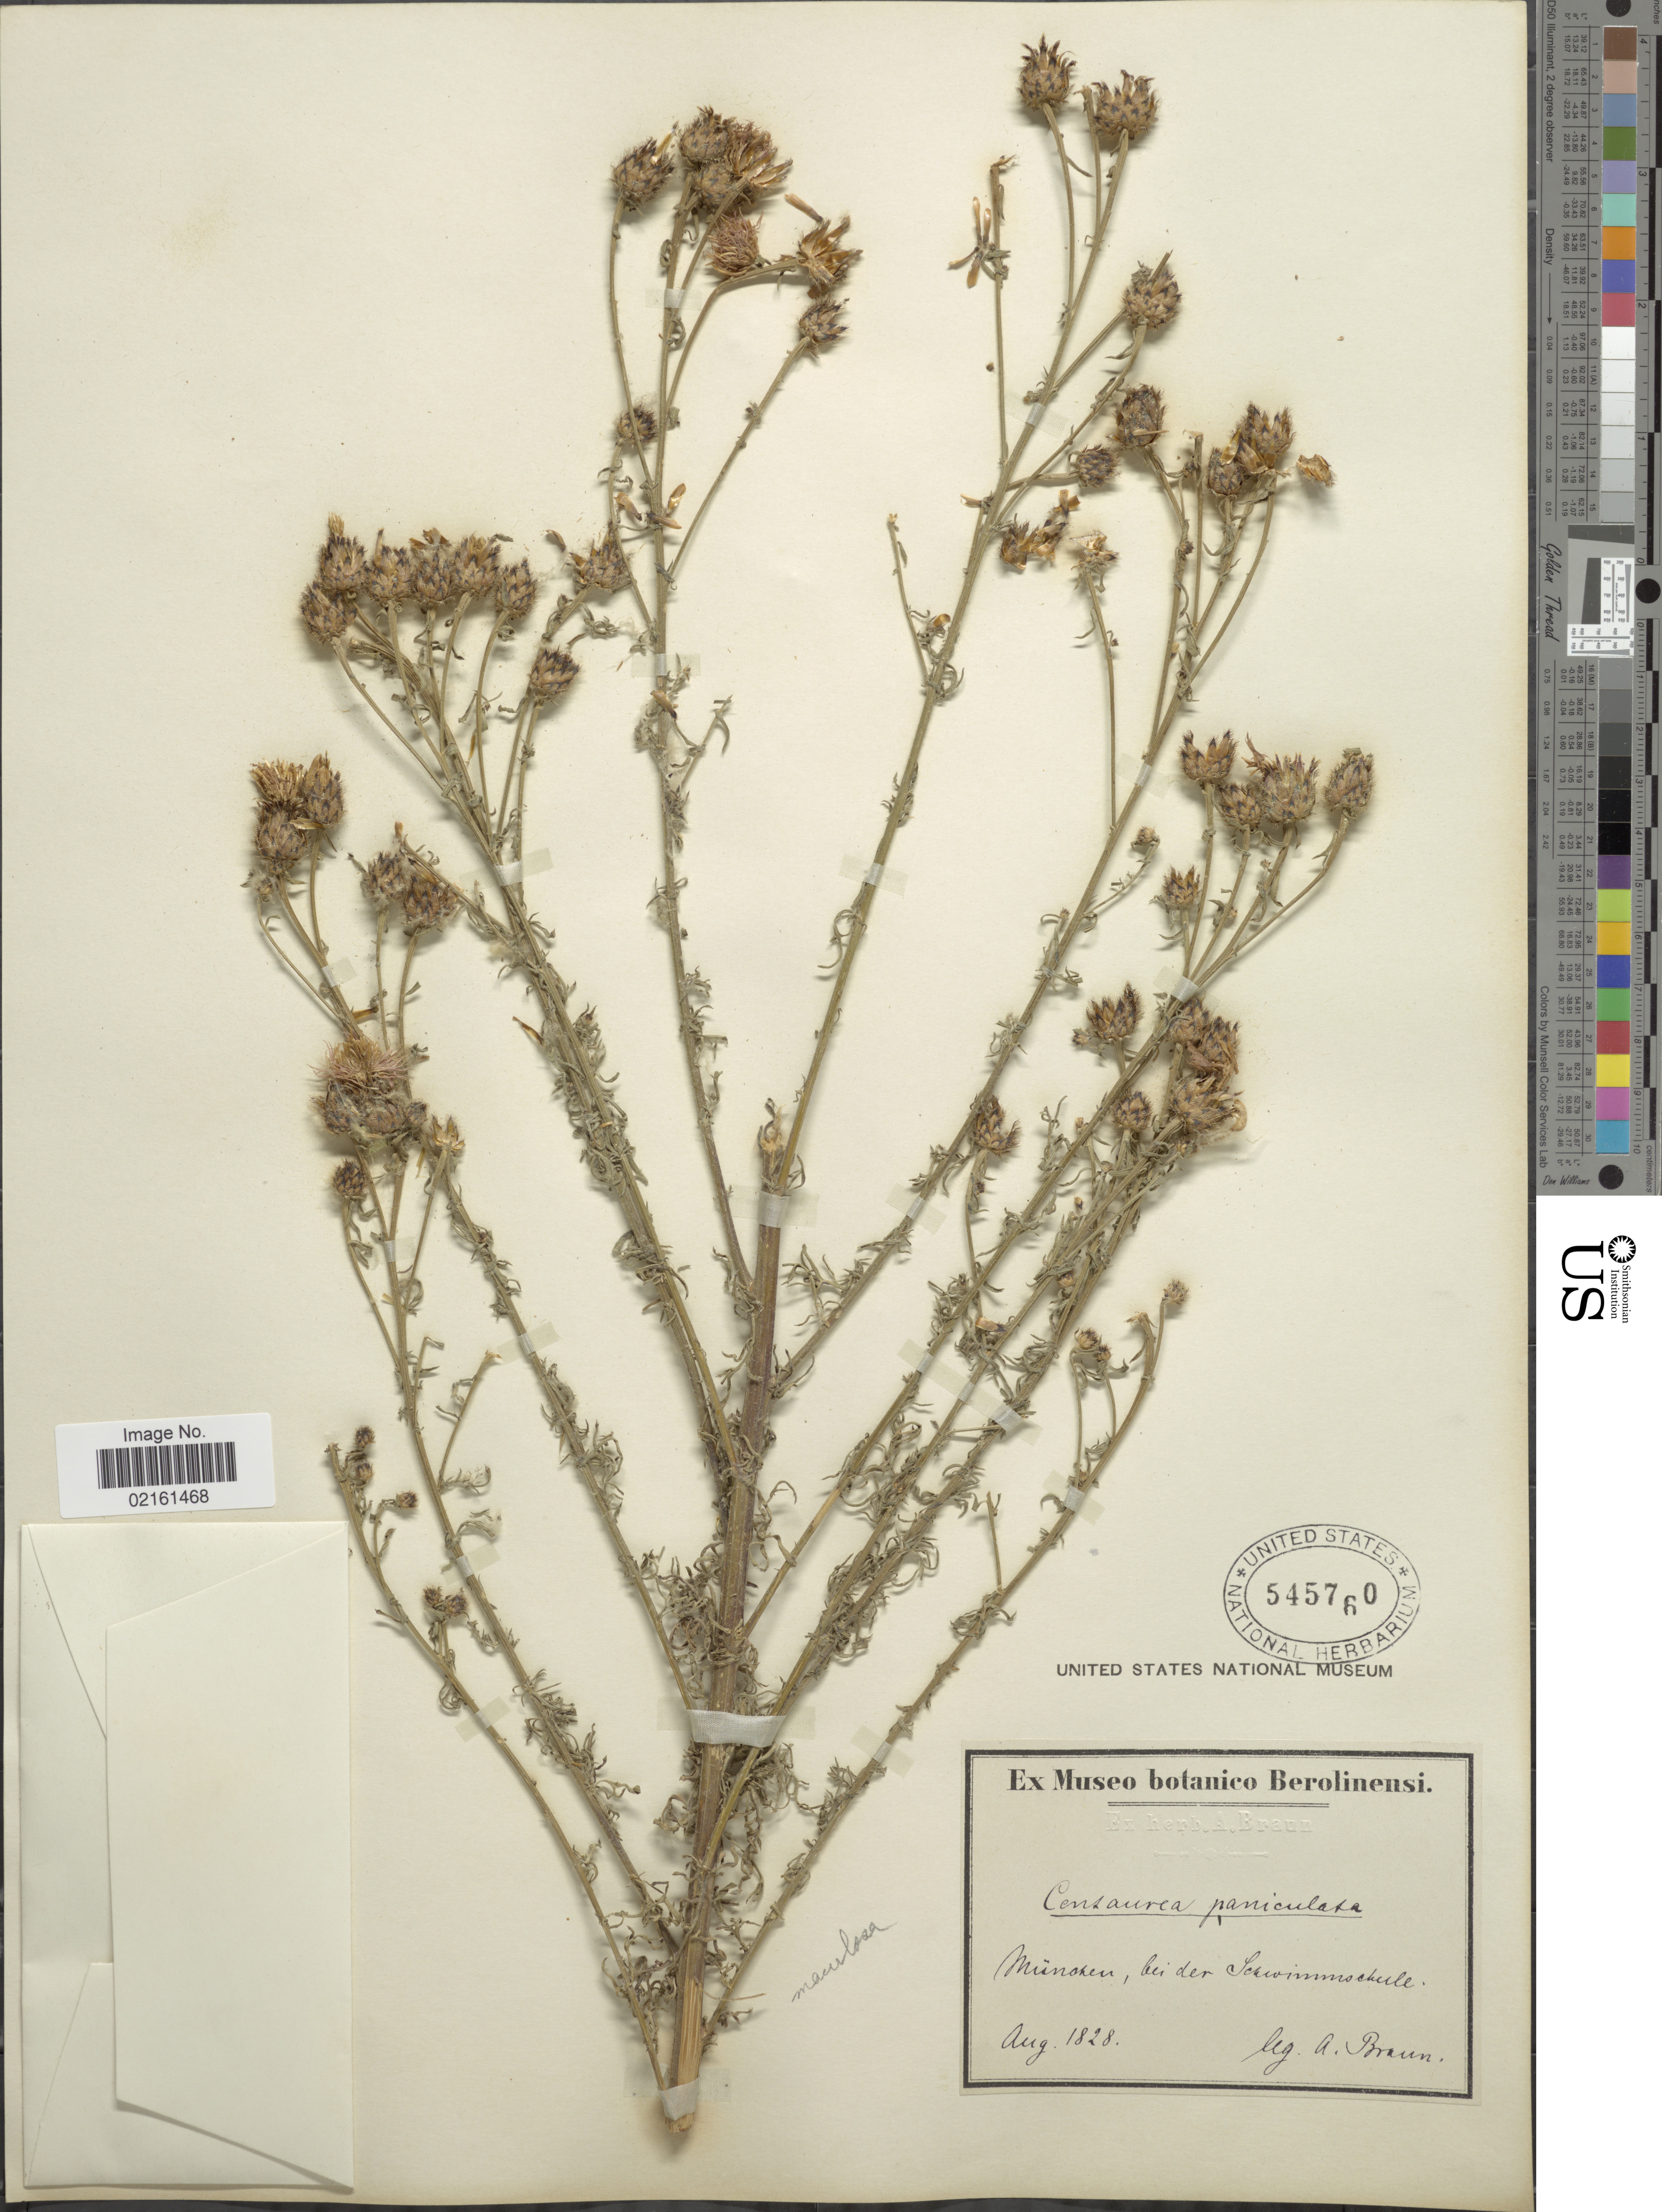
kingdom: Plantae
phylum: Tracheophyta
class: Magnoliopsida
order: Asterales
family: Asteraceae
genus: Centaurea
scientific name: Centaurea paniculata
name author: L.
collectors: A. Braun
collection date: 1828-08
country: Germany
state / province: Bayern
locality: Munchen, bei der Schwimmschule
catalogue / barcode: US 545760